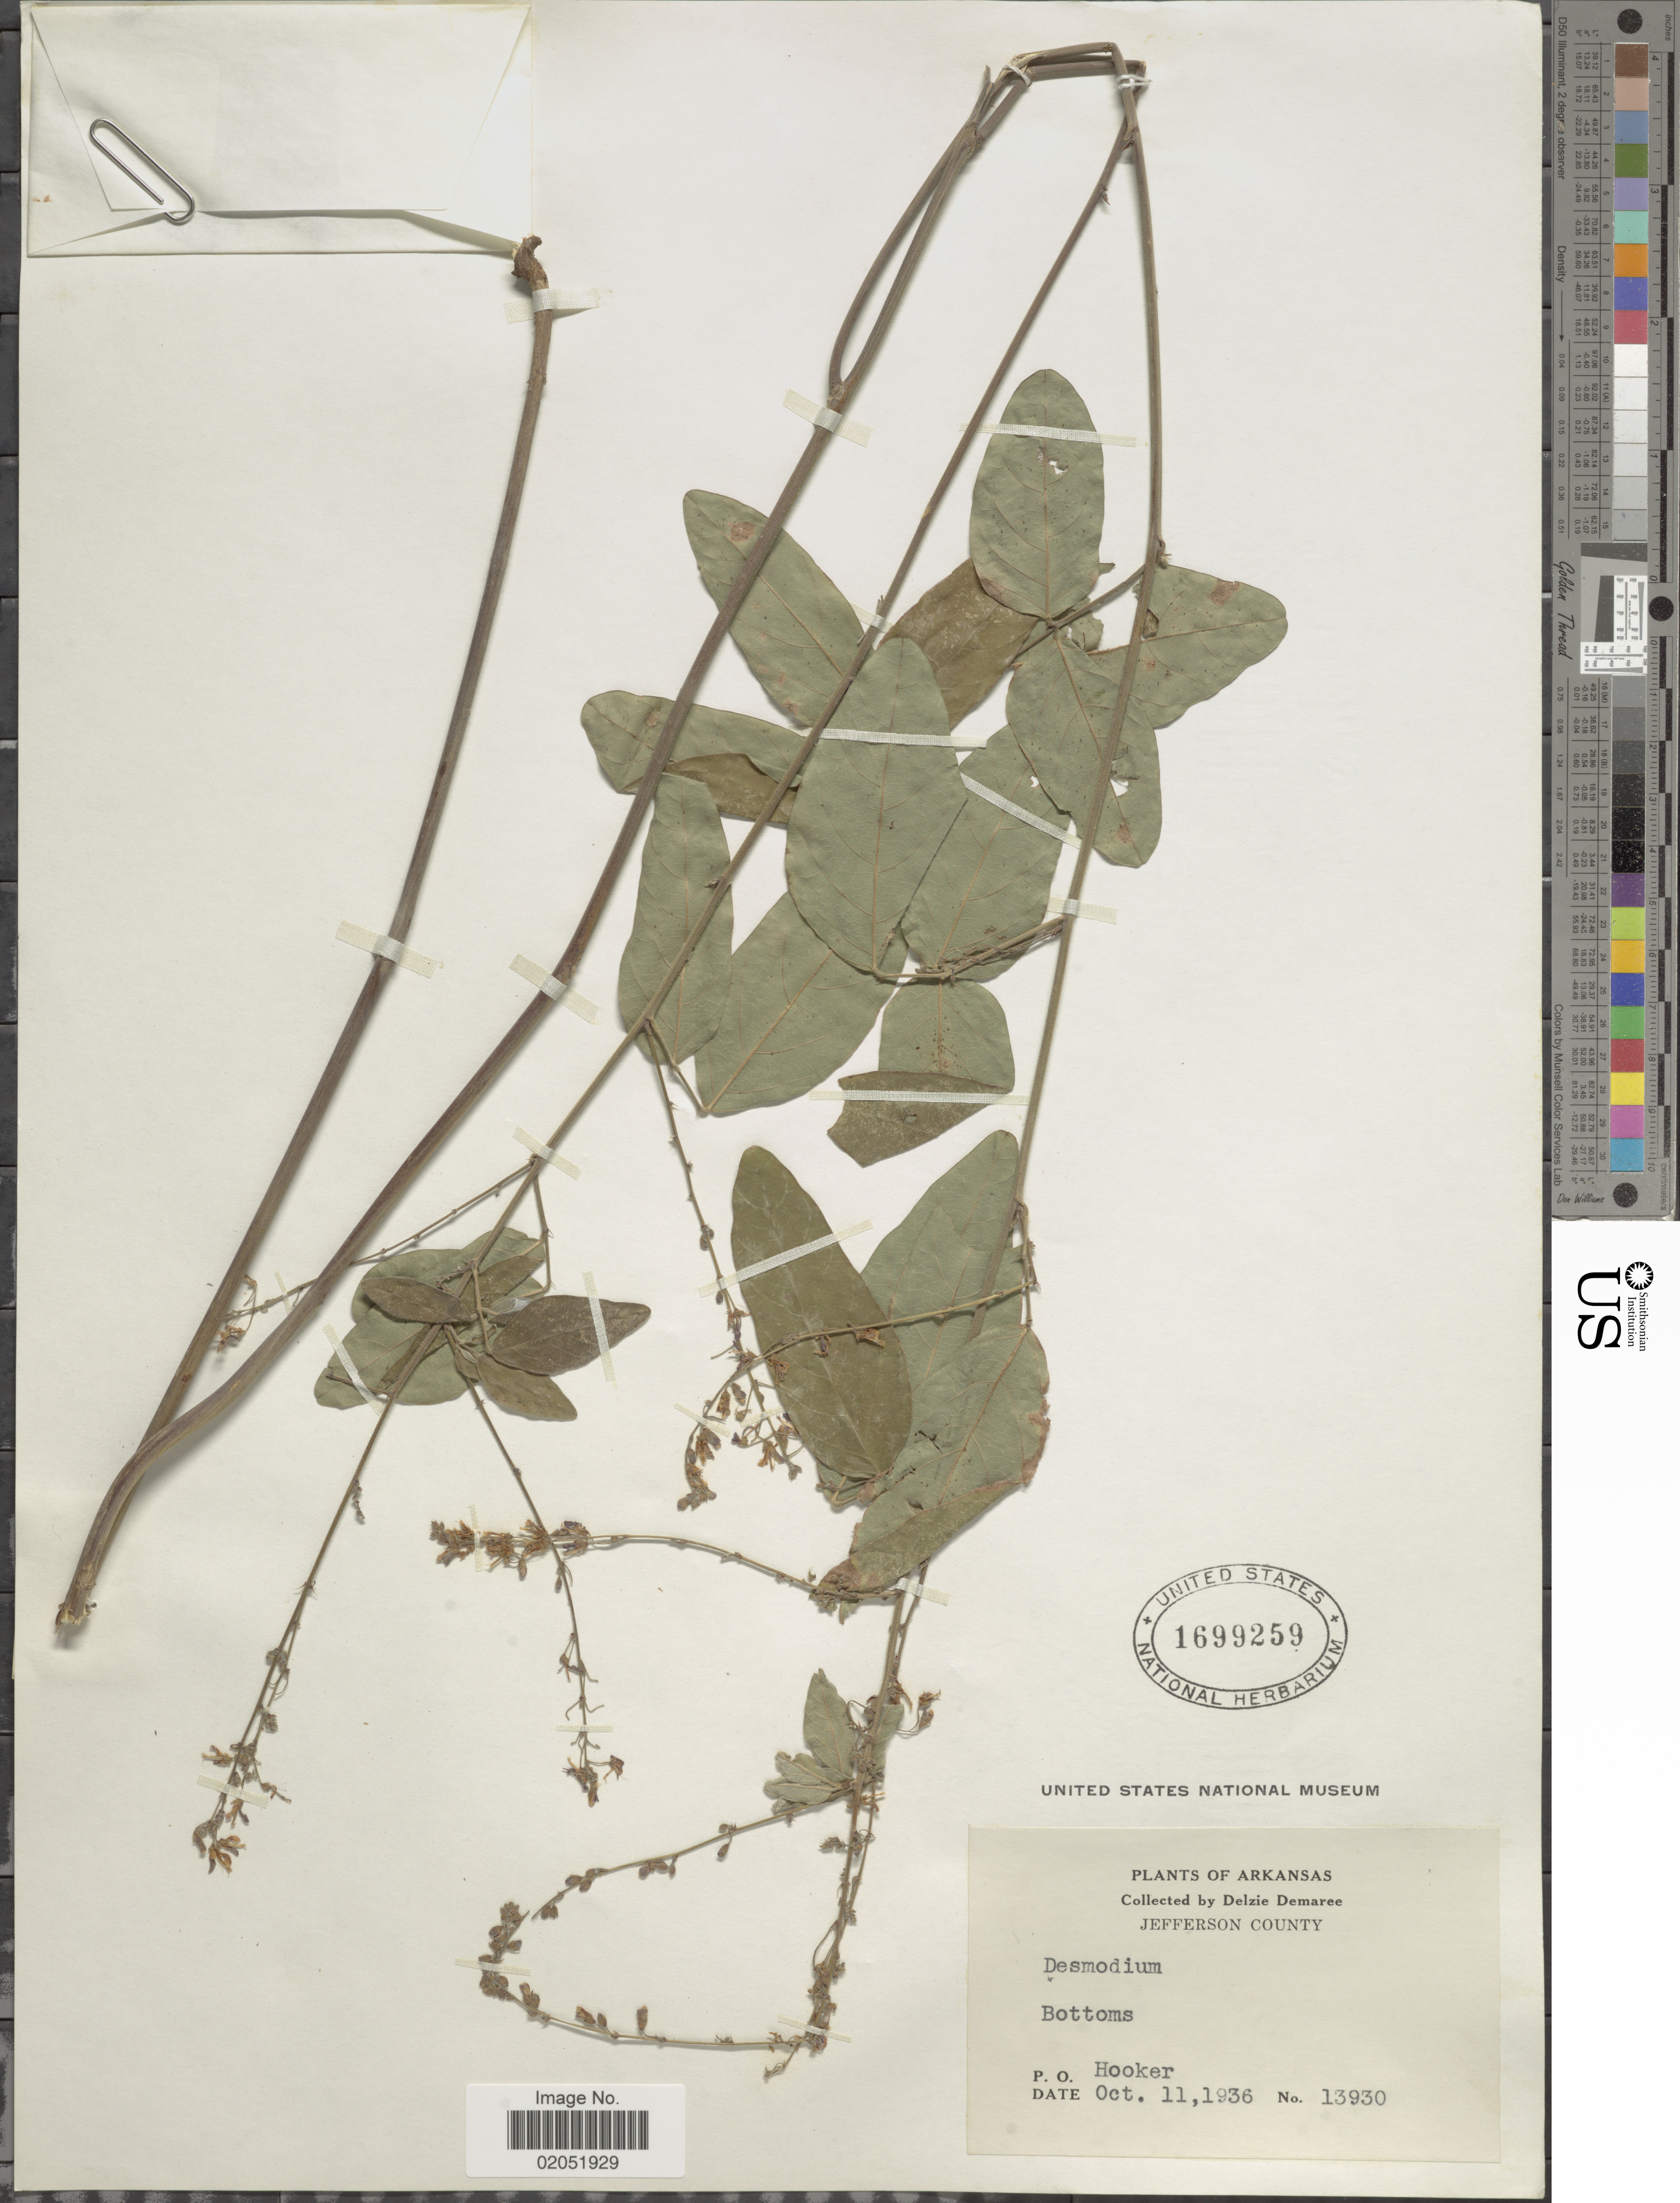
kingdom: Plantae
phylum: Tracheophyta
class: Magnoliopsida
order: Fabales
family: Fabaceae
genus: Desmodium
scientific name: Desmodium sp.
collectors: D. Demaree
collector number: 13930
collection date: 1936-10-11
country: United States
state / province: Arkansas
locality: Arkansas, Bottoms, P.O. Hooker.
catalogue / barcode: US 1699259